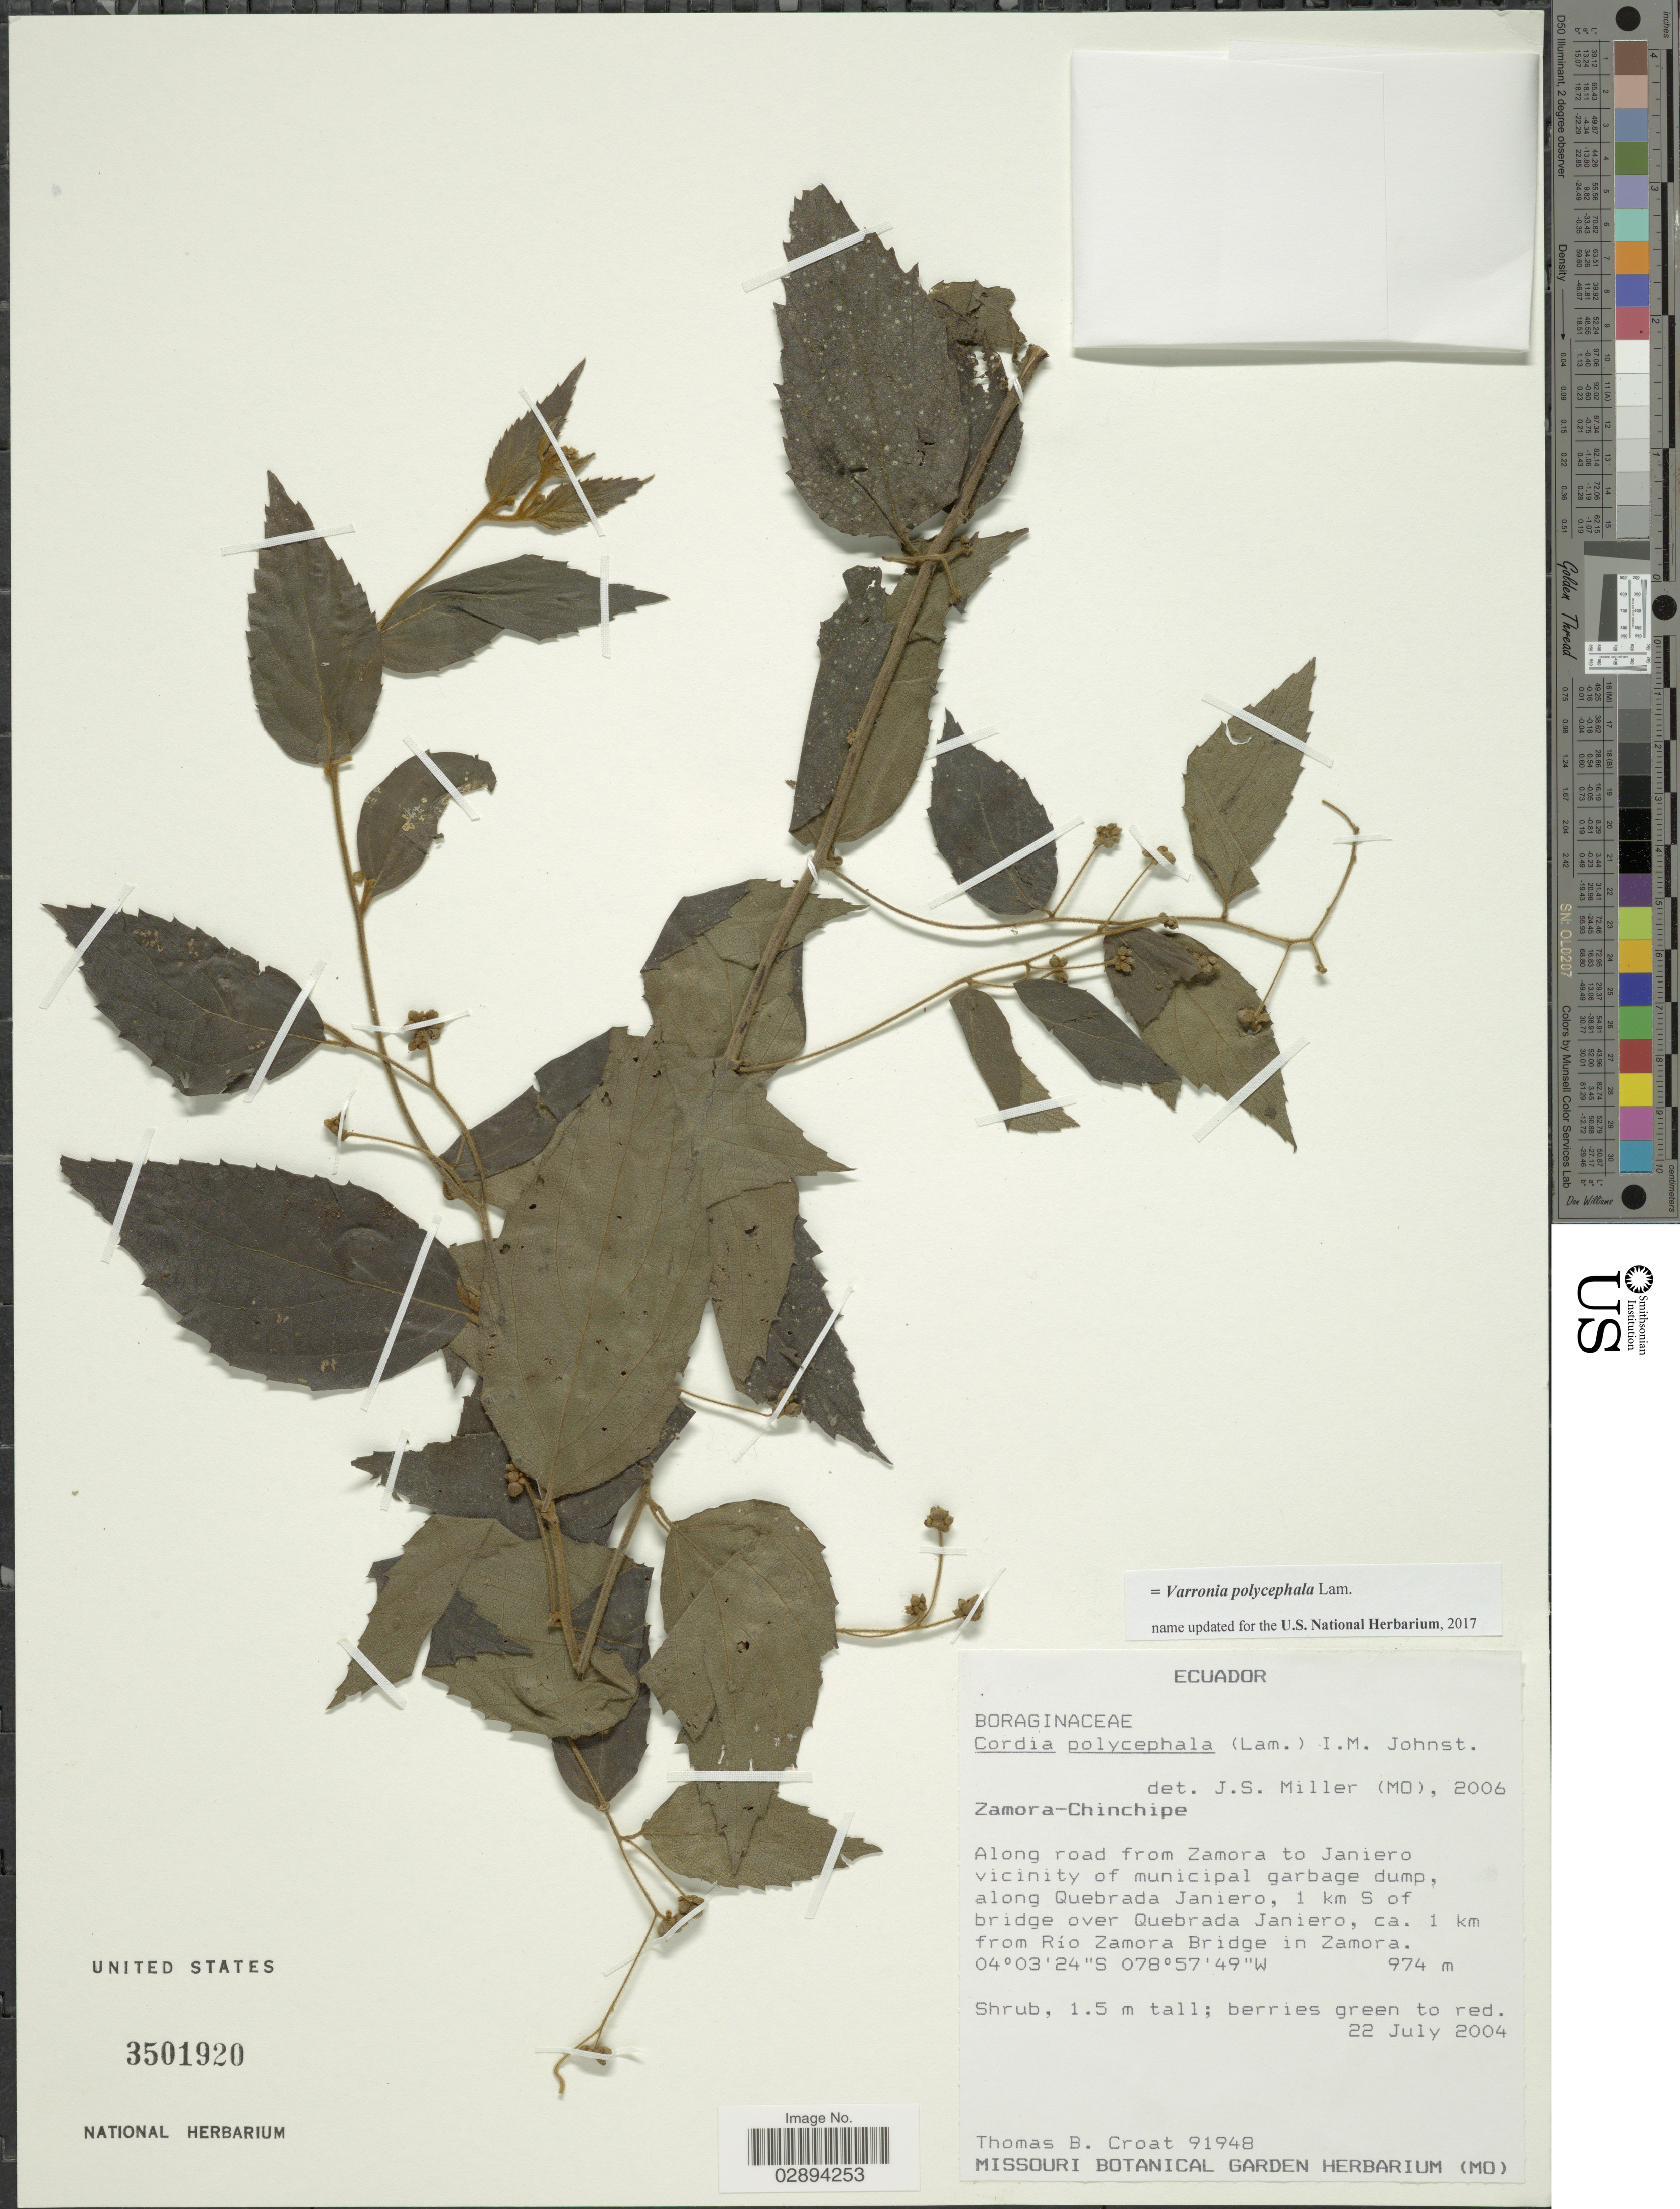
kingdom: Plantae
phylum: Tracheophyta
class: Magnoliopsida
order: Boraginales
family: Cordiaceae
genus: Varronia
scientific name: Varronia polycephala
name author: Lam.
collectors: T. B. Croat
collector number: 91948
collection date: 2004-07-22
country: Ecuador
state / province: Zamora-Chinchipe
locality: Along road from Zamora to Janiero vicinity of municipal garbage dump, along Quebrada Janiero, 1 km S of bridge over Quebrada Janiero, ca. 1 km from Río Zamora Bridge in Zamora.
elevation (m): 975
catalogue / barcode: US 3501920